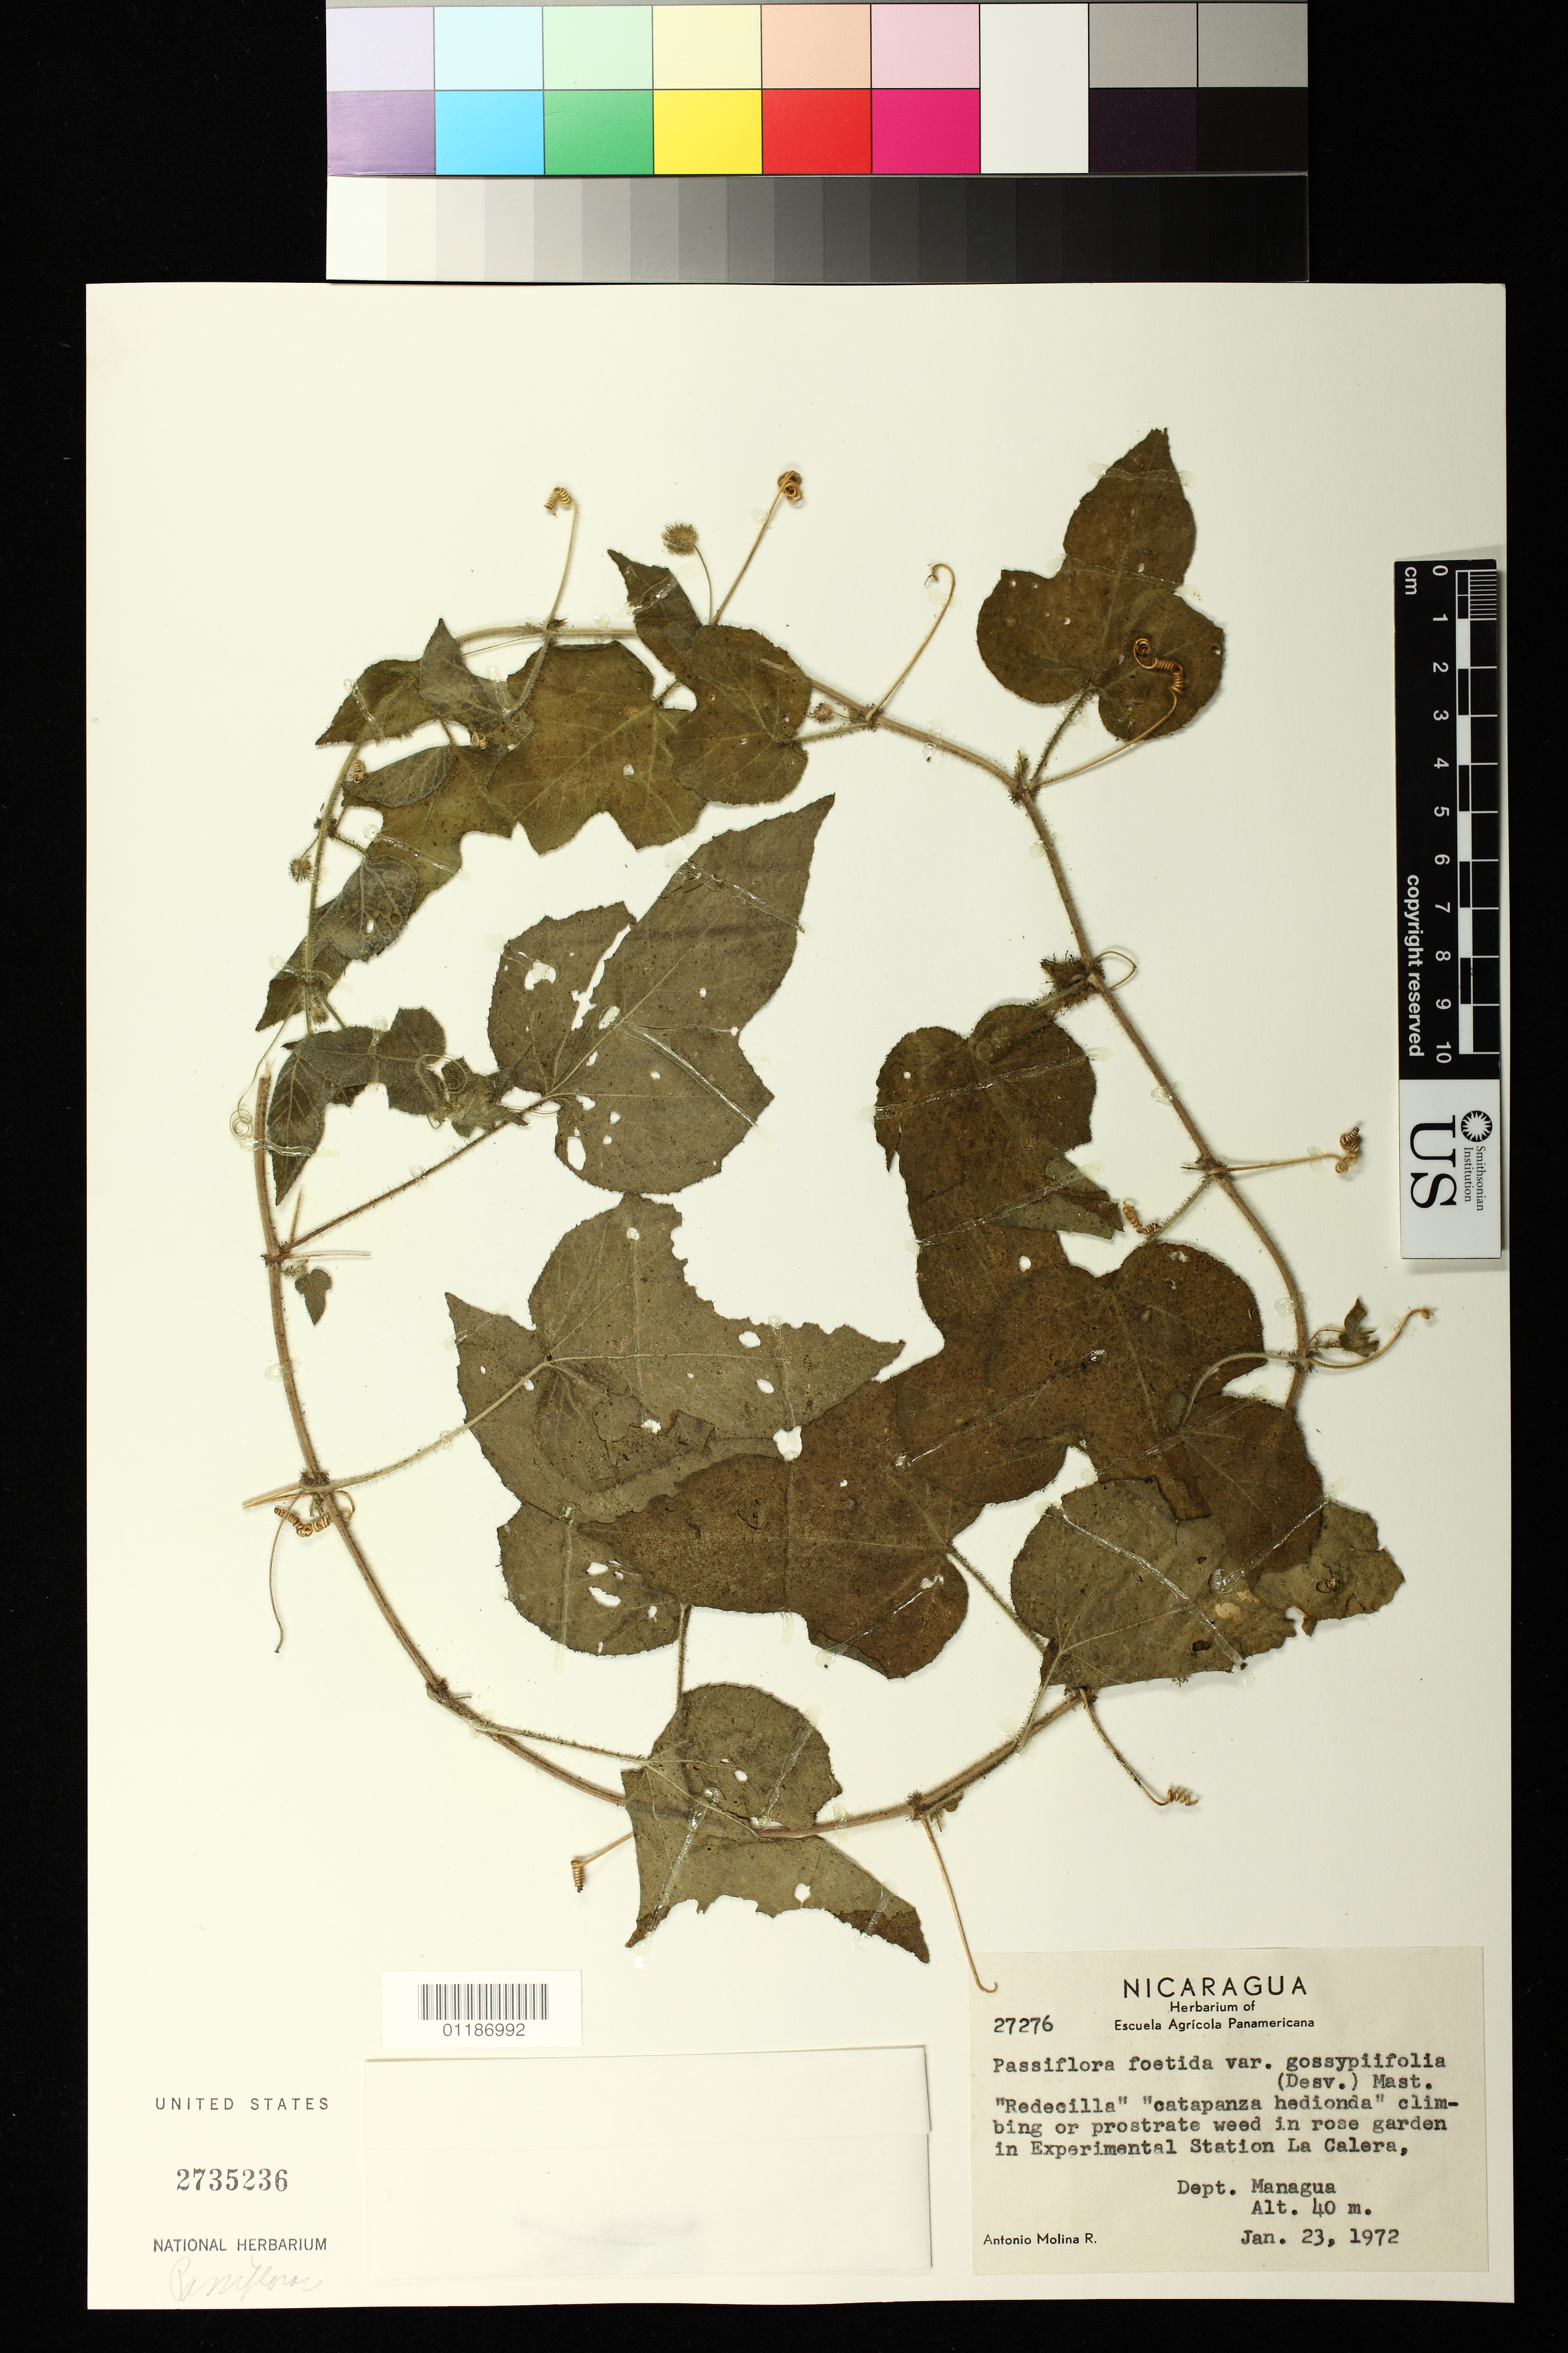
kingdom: Plantae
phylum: Tracheophyta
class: Magnoliopsida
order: Malpighiales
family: Passifloraceae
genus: Passiflora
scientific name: Passiflora foetida var. gossypiifolia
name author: (Desv.) Mast.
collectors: A. Molina R.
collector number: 27276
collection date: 1972-01-23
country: Nicaragua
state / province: Managua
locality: Climbing or prostrate weed in rose garden in Experimental Station La Calera.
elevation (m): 40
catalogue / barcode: US 2735236